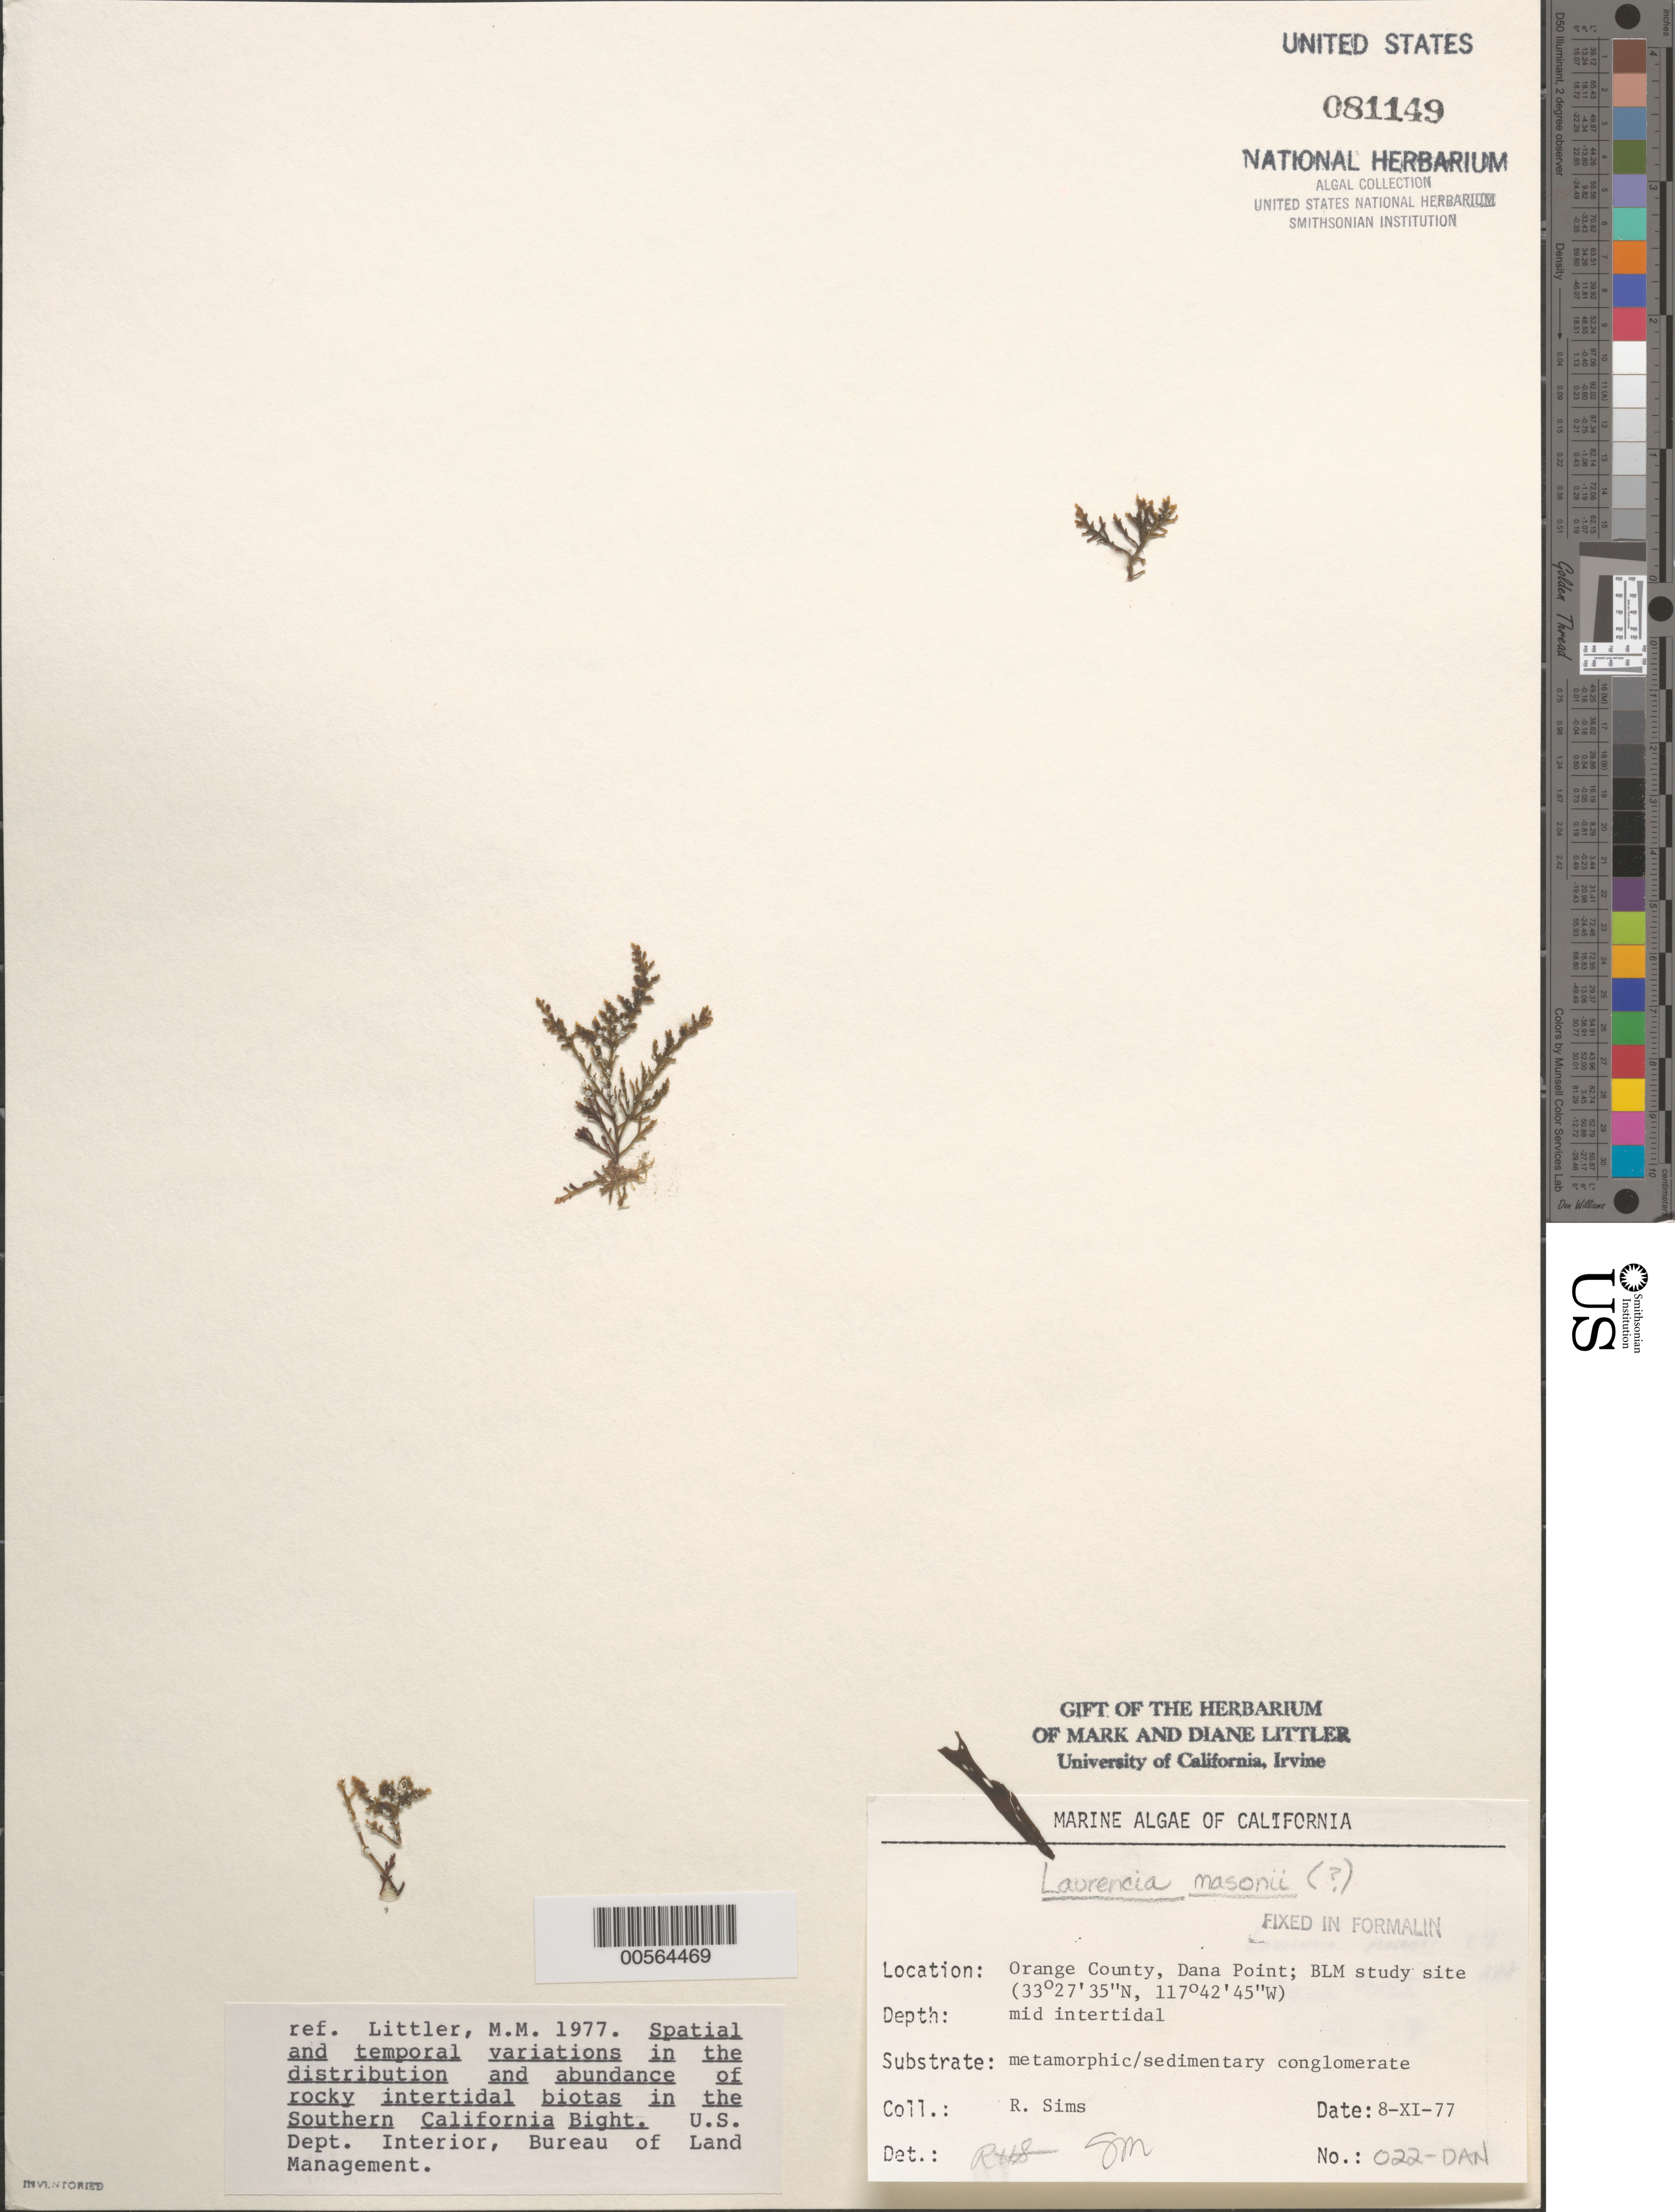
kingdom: Plantae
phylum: Rhodophyta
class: Florideophyceae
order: Ceramiales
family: Rhodomelaceae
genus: Laurencia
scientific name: Laurencia masonii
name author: Setch. & N.L. Gardner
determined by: Sims, Robert H.; Murray, S. N.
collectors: R. H. Sims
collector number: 022-DAN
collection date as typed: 08 Nov 1977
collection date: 1977-11-08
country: United States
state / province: California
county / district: Orange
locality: Dana Point, 1 km north of marina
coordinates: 33 27'35"N, 117 42'45"W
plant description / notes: BLM-SOCALBIGHT Rocky Intertidal Survey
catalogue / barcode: US 81149